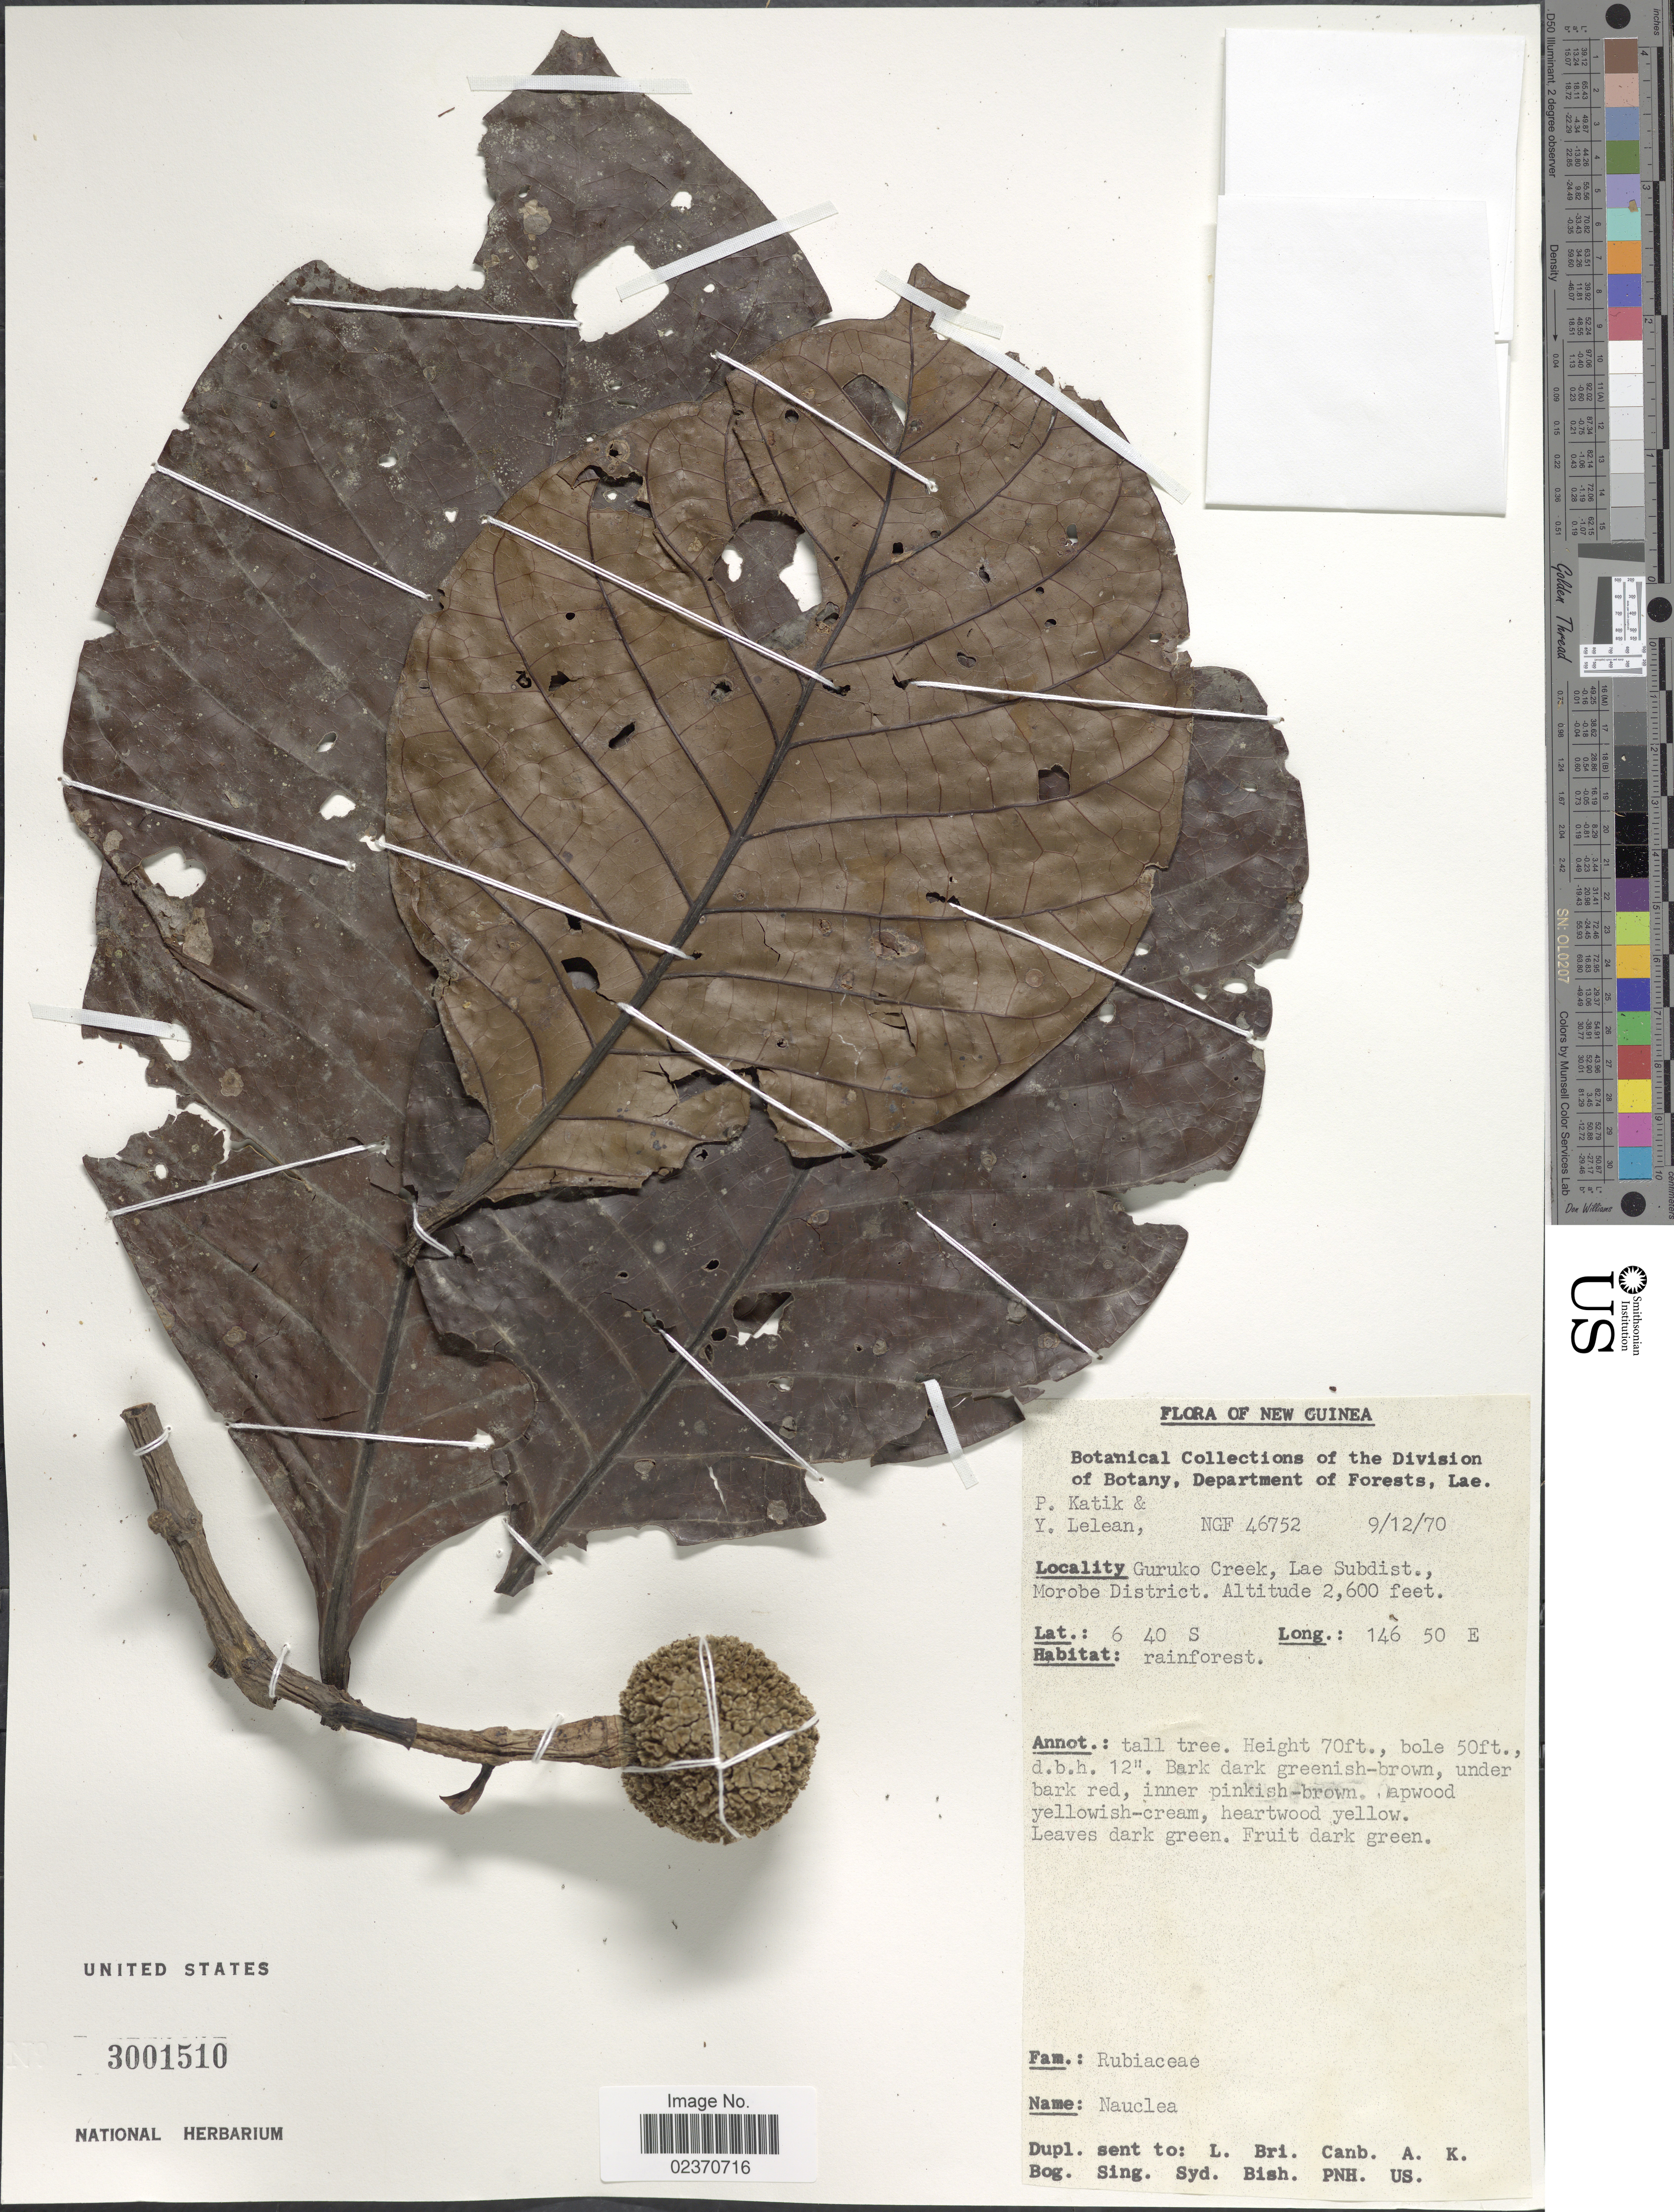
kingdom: Plantae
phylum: Tracheophyta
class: Magnoliopsida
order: Gentianales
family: Rubiaceae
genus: Nauclea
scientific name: Nauclea sp.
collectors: P. Katik & Y. Lelean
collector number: NGF 46752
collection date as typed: Transcribed d/m/y: 9/12/70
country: Papua New Guinea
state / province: Morobe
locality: Guruko Creek, Lae Subdist., Morobe District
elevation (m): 792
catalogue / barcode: US 3001510